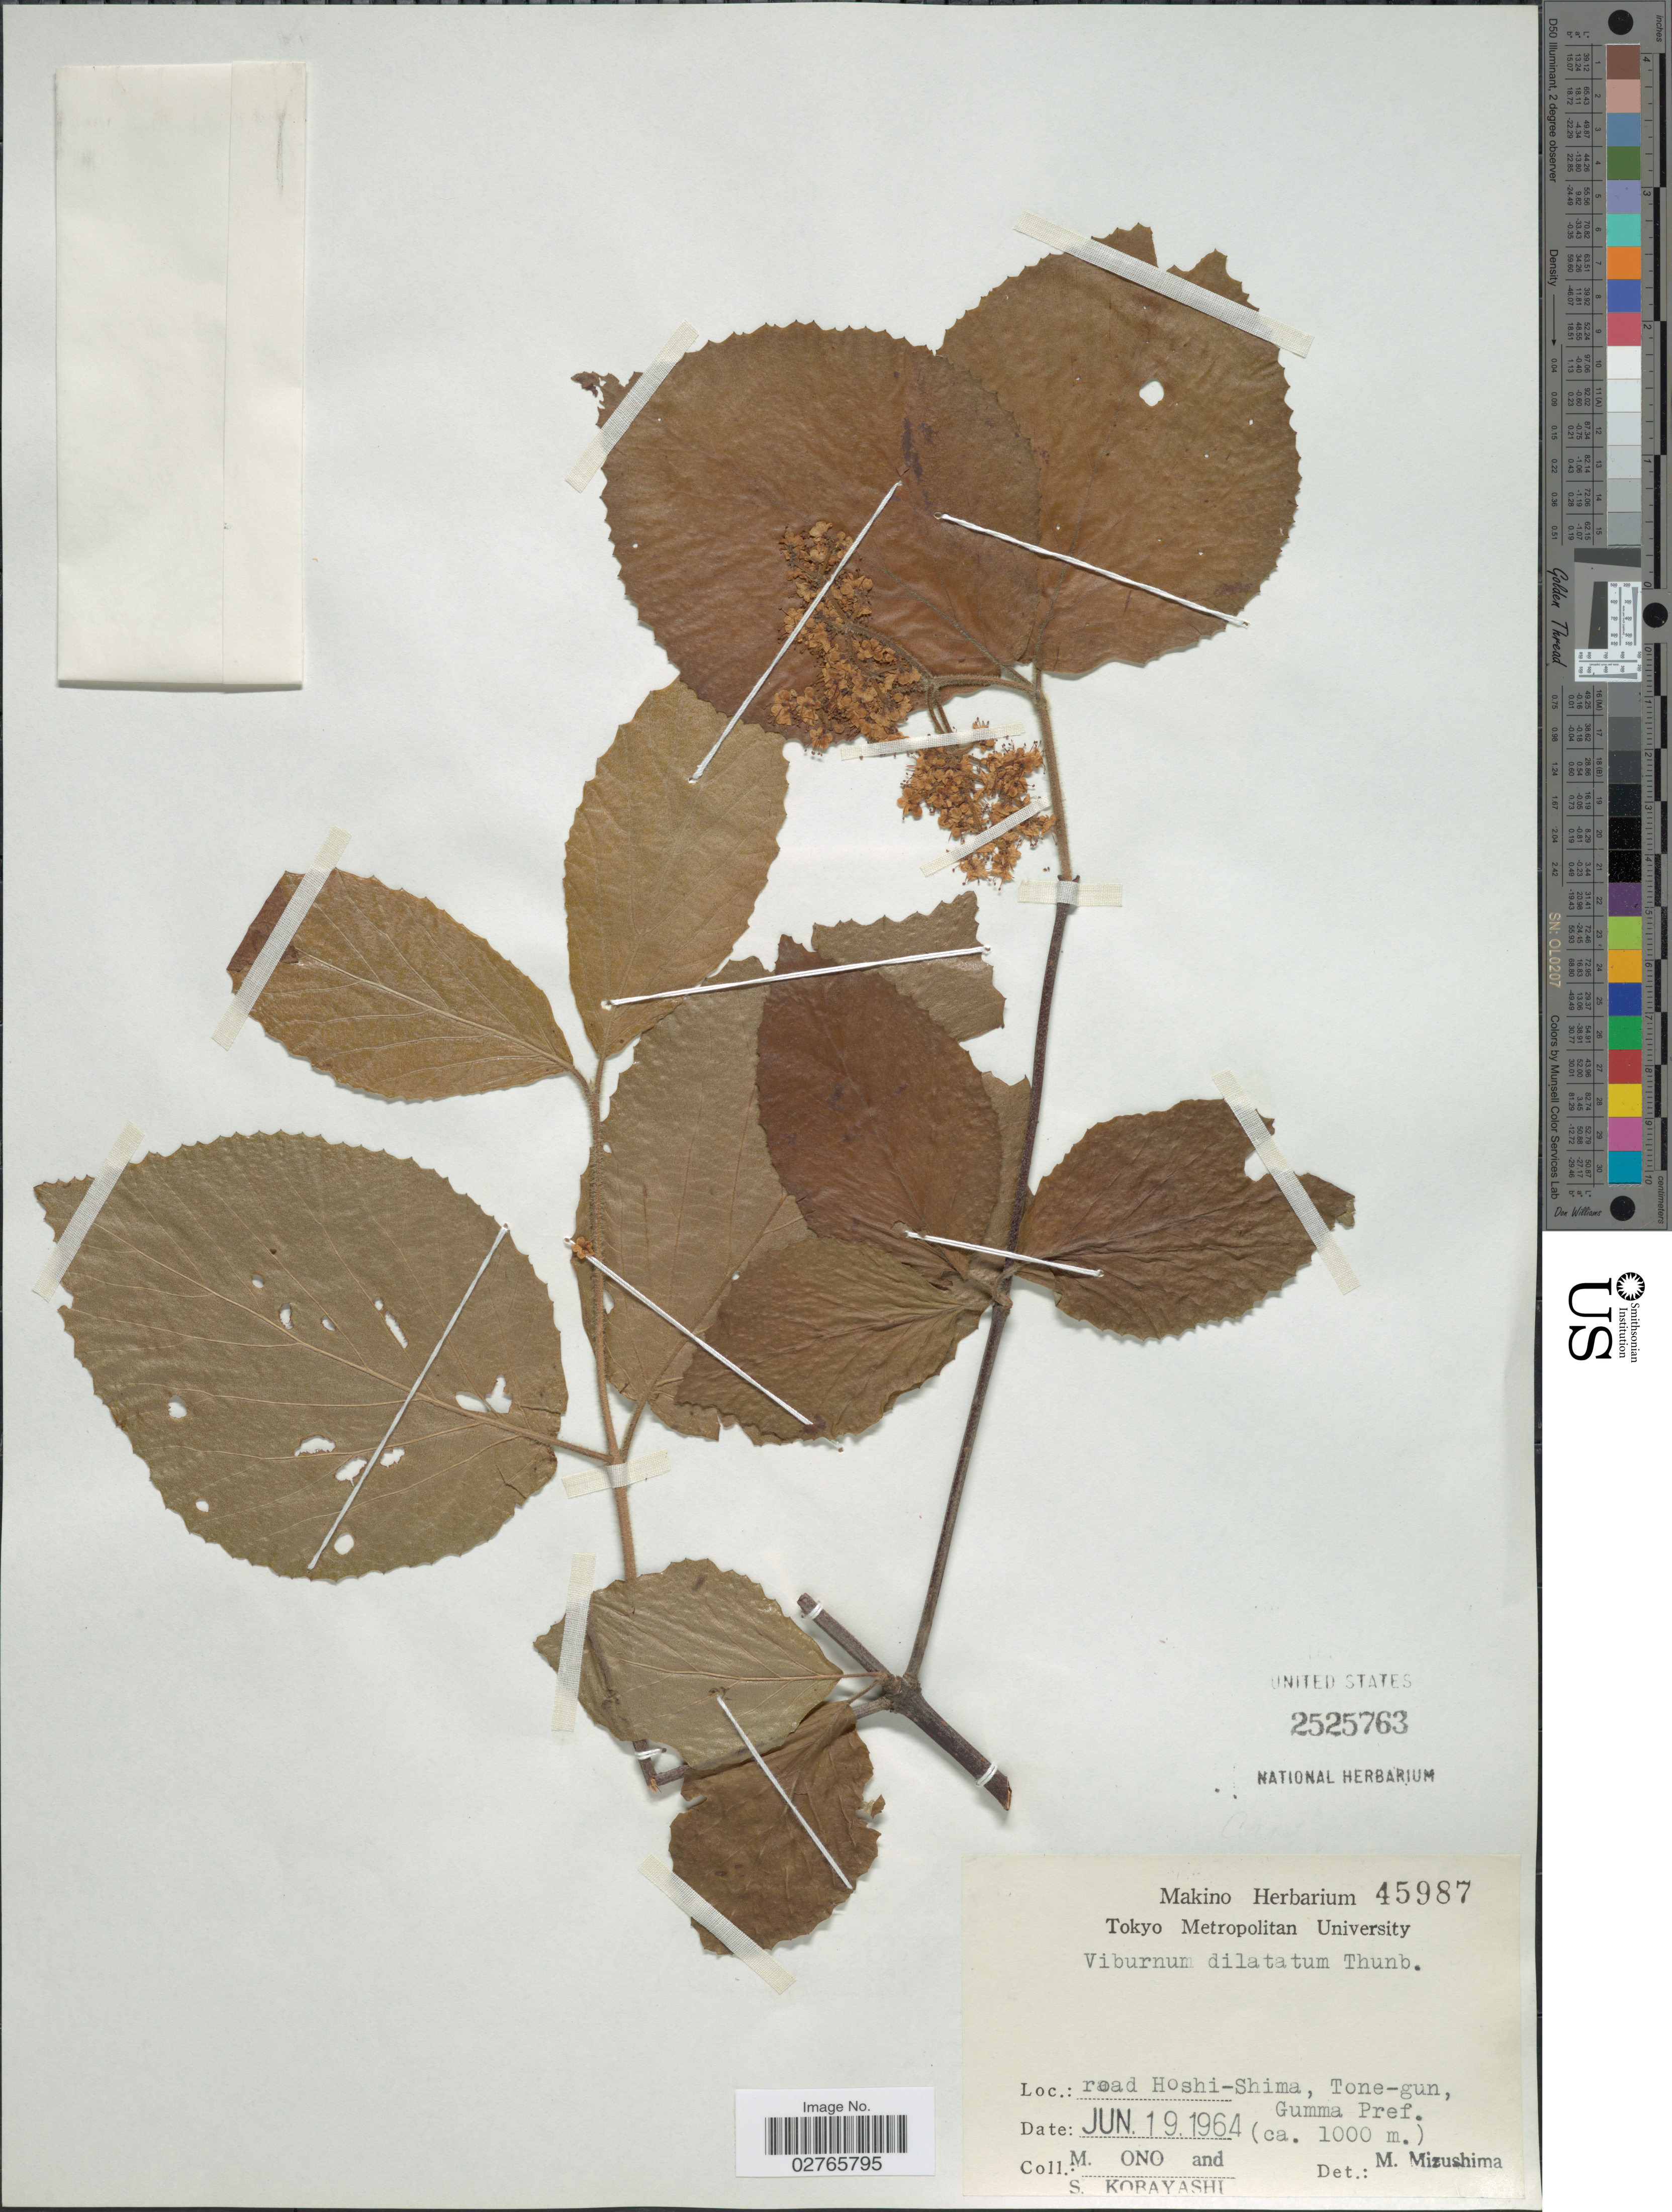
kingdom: Plantae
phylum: Tracheophyta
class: Magnoliopsida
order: Dipsacales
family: Viburnaceae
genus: Viburnum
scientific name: Viburnum dilatatum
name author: Thunb.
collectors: M. Ono & S. Kobayashi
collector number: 45987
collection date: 1964-06-19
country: Japan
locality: Road Hoshi-Shima, Tone-gun, Gumma Pref.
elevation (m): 1000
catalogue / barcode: US 2525763